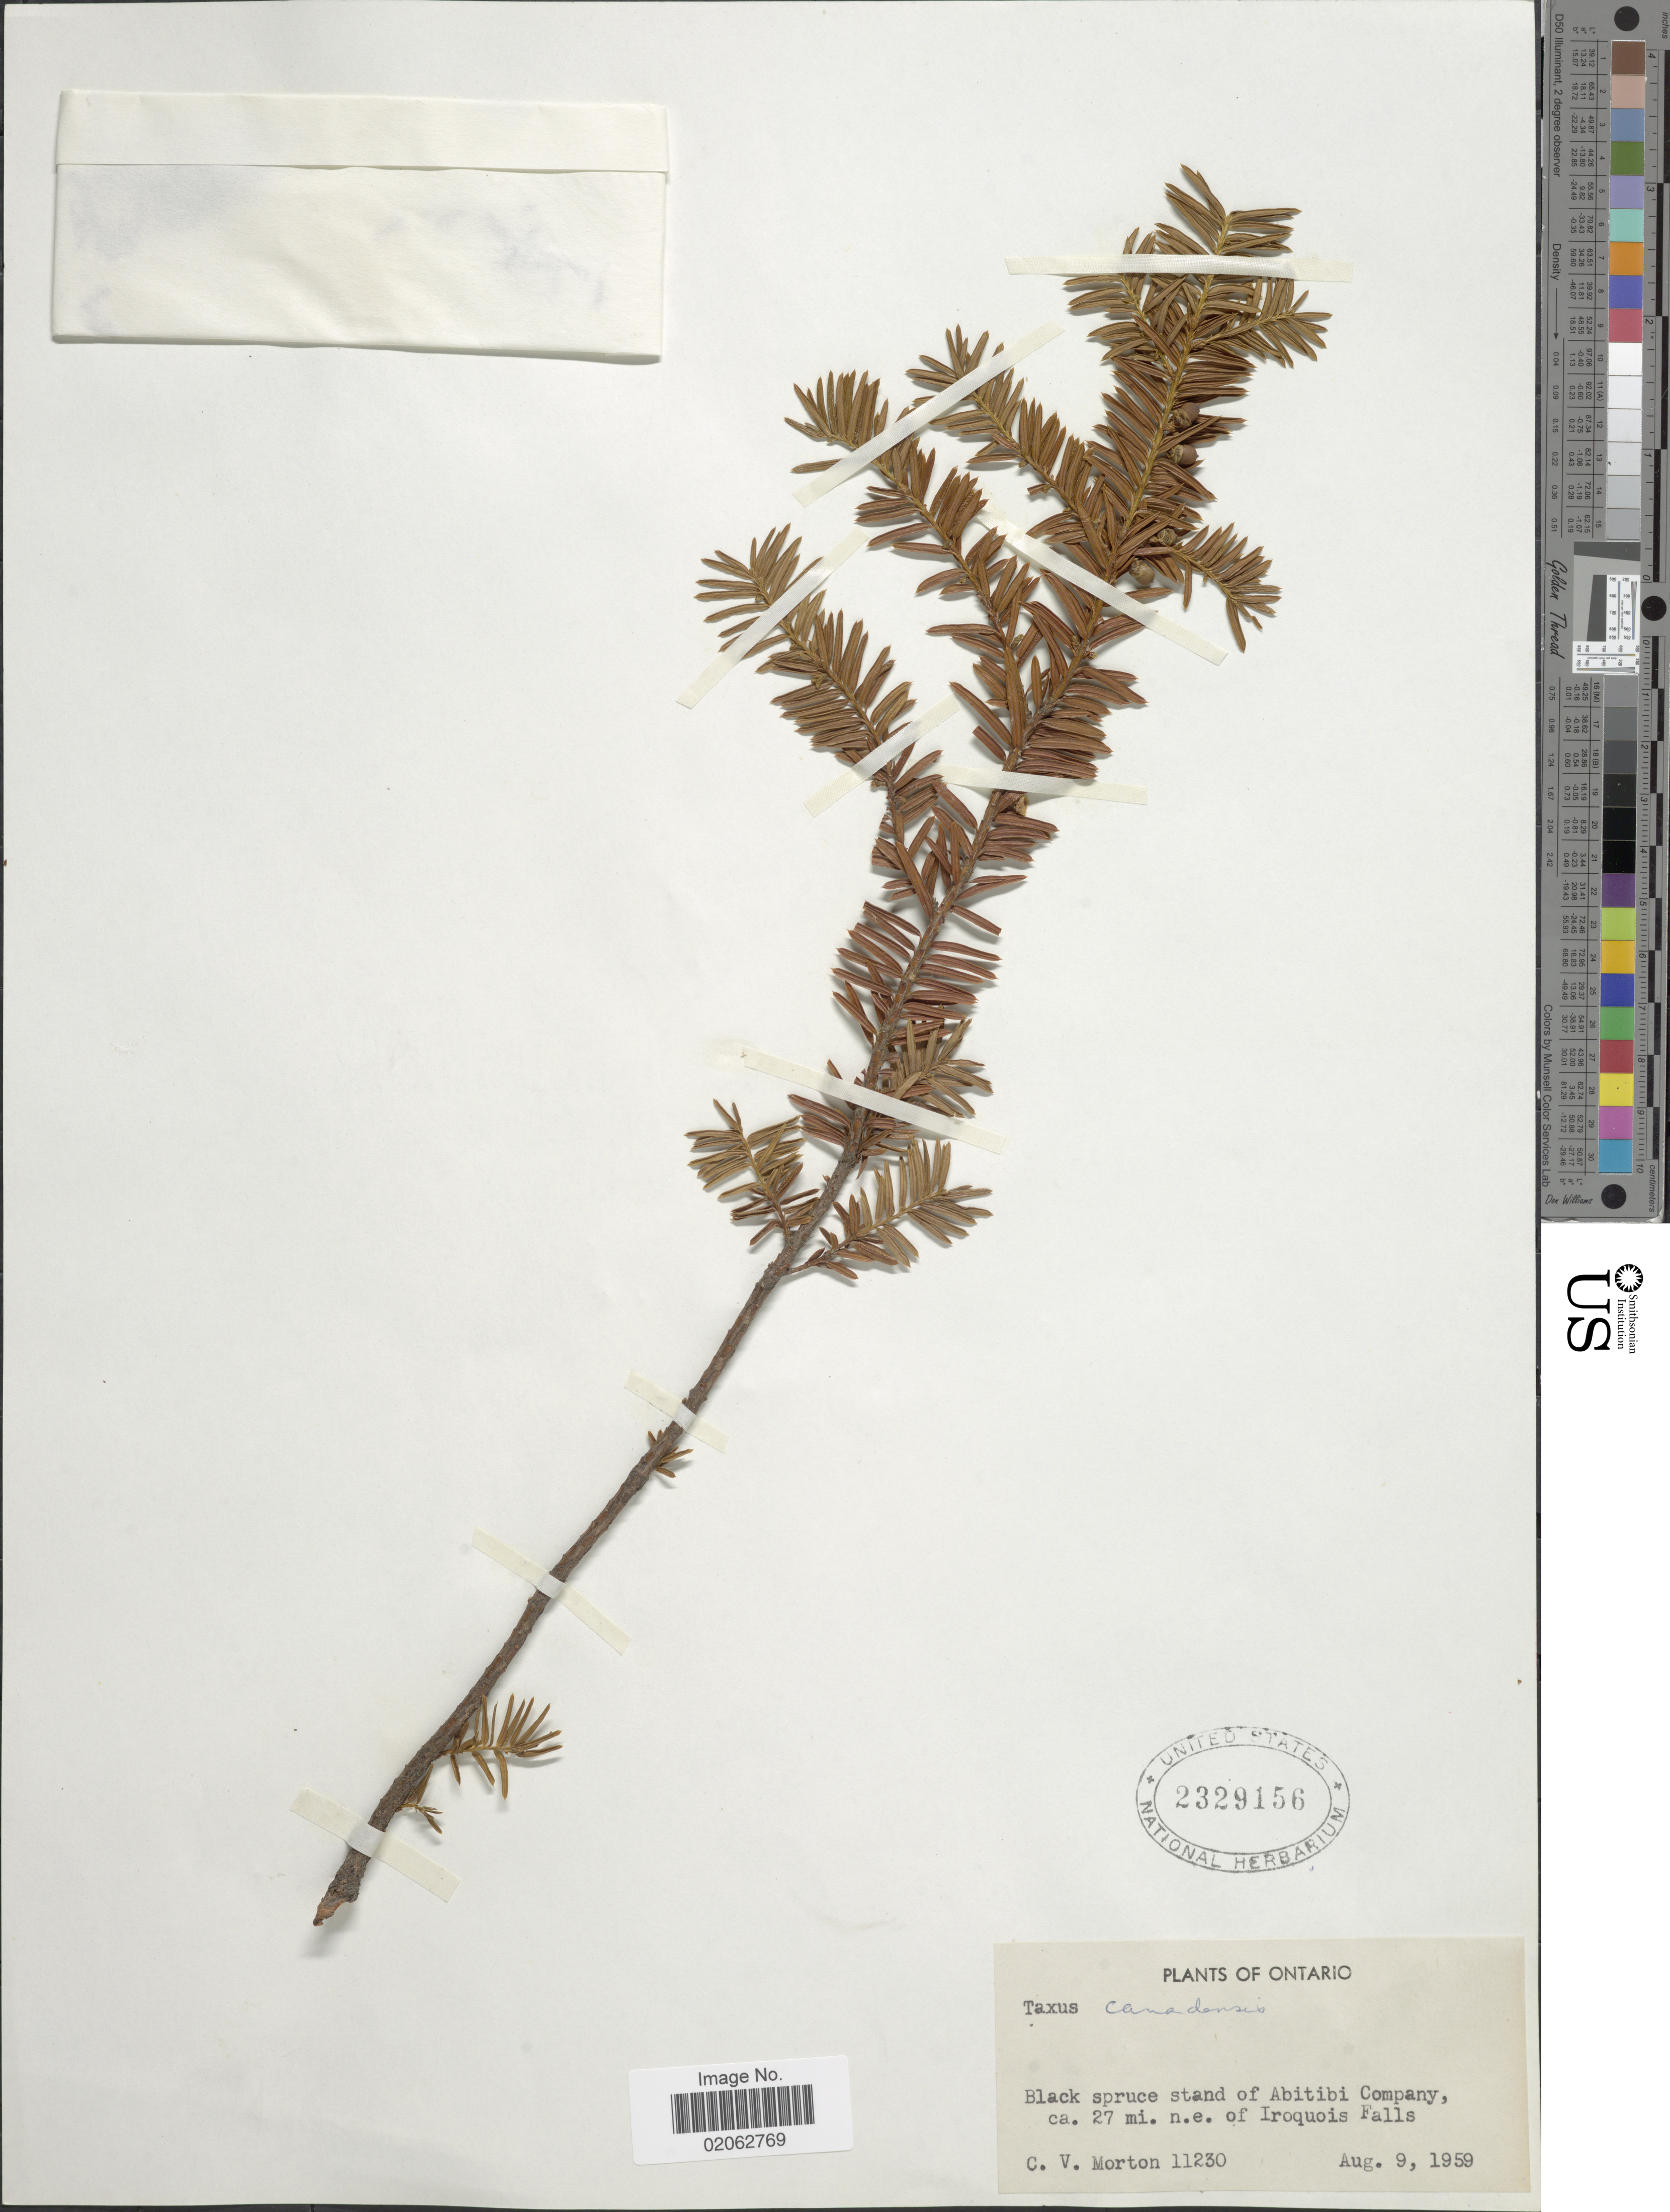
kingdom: Plantae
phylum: Tracheophyta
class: Pinopsida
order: Pinales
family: Taxaceae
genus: Taxus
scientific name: Taxus canadensis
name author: Marshall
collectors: C. V. Morton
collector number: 11230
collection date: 1959-08-09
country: Canada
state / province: Ontario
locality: Black spruce stand of Abitibi Company, 27 mi. n.e. of Iroquois Falls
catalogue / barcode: US 2329156